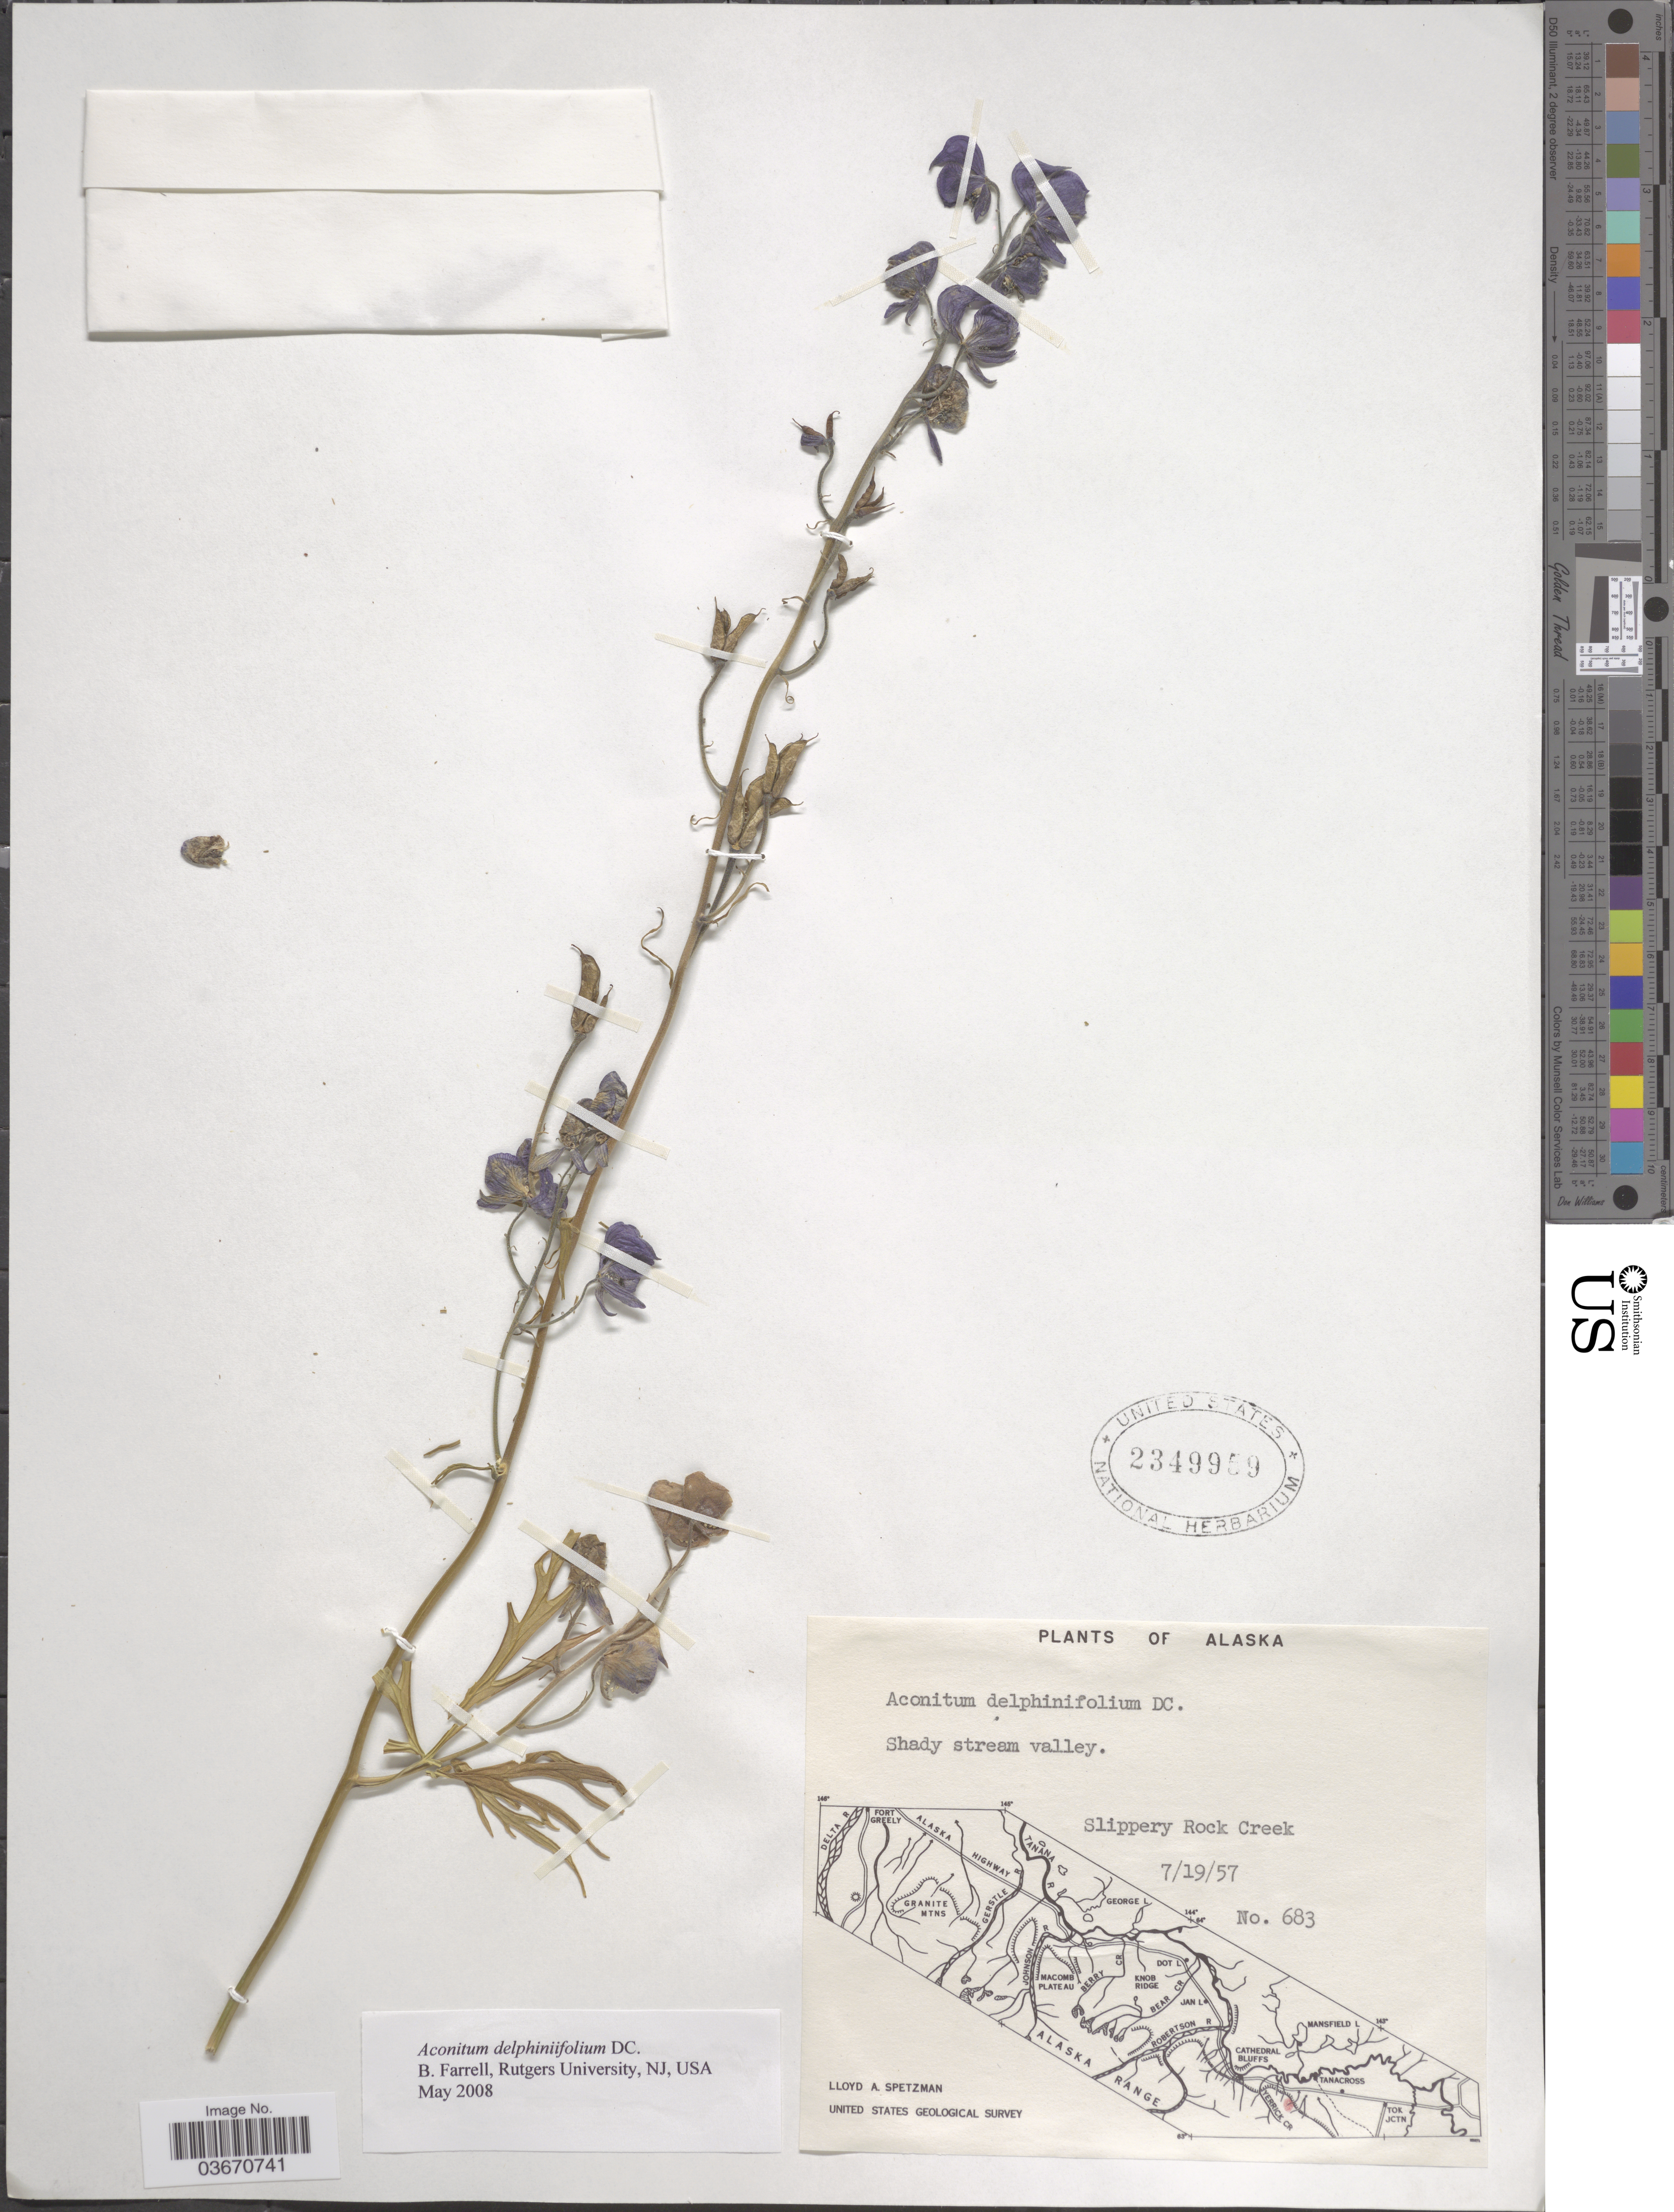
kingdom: Plantae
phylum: Tracheophyta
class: Magnoliopsida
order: Ranunculales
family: Ranunculaceae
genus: Aconitum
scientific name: Aconitum delphinifolium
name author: DC.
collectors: L. Spetzman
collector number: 683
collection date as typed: Transcribed d/m/y: 19/7/57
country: United States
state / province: Alaska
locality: Slippery Rock Creek.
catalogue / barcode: US 2349959